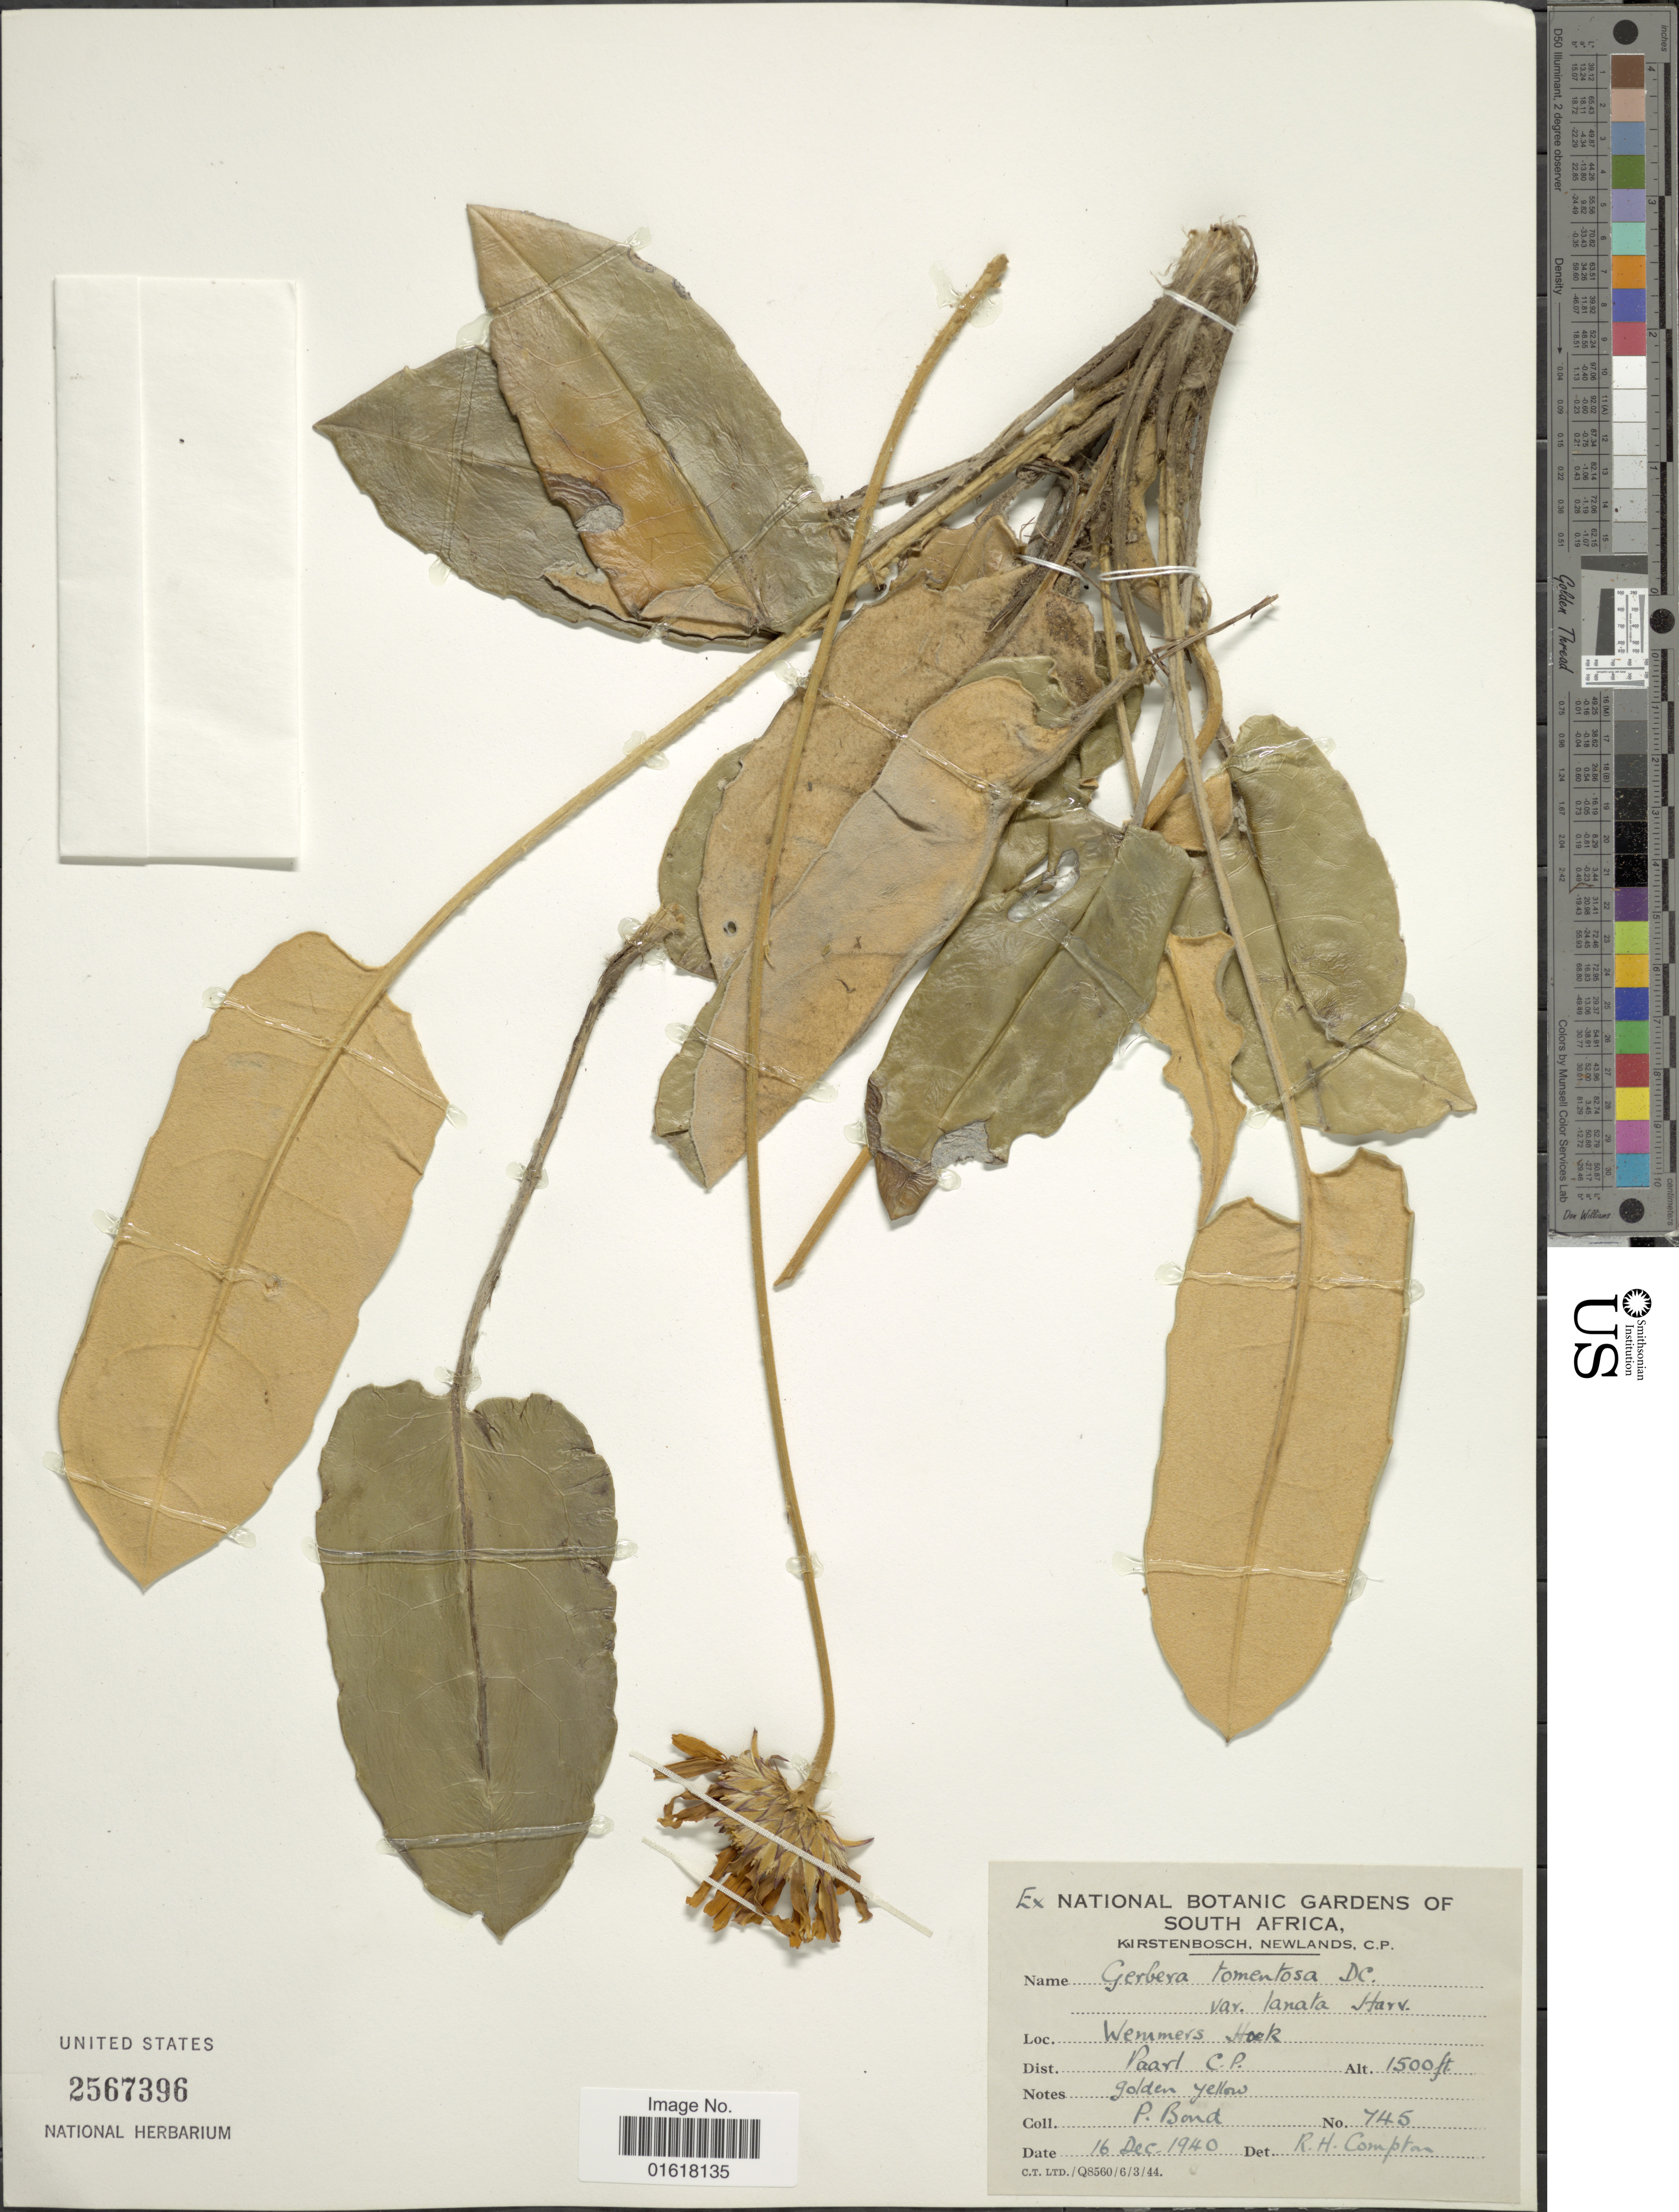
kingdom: Plantae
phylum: Tracheophyta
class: Magnoliopsida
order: Asterales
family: Asteraceae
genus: Gerbera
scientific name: Gerbera tomentosa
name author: DC.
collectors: P. Bond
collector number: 745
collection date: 1940-12-16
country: South Africa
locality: Wemmers Hoek. Dist. Paarl C. P.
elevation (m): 457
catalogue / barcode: US 2567396